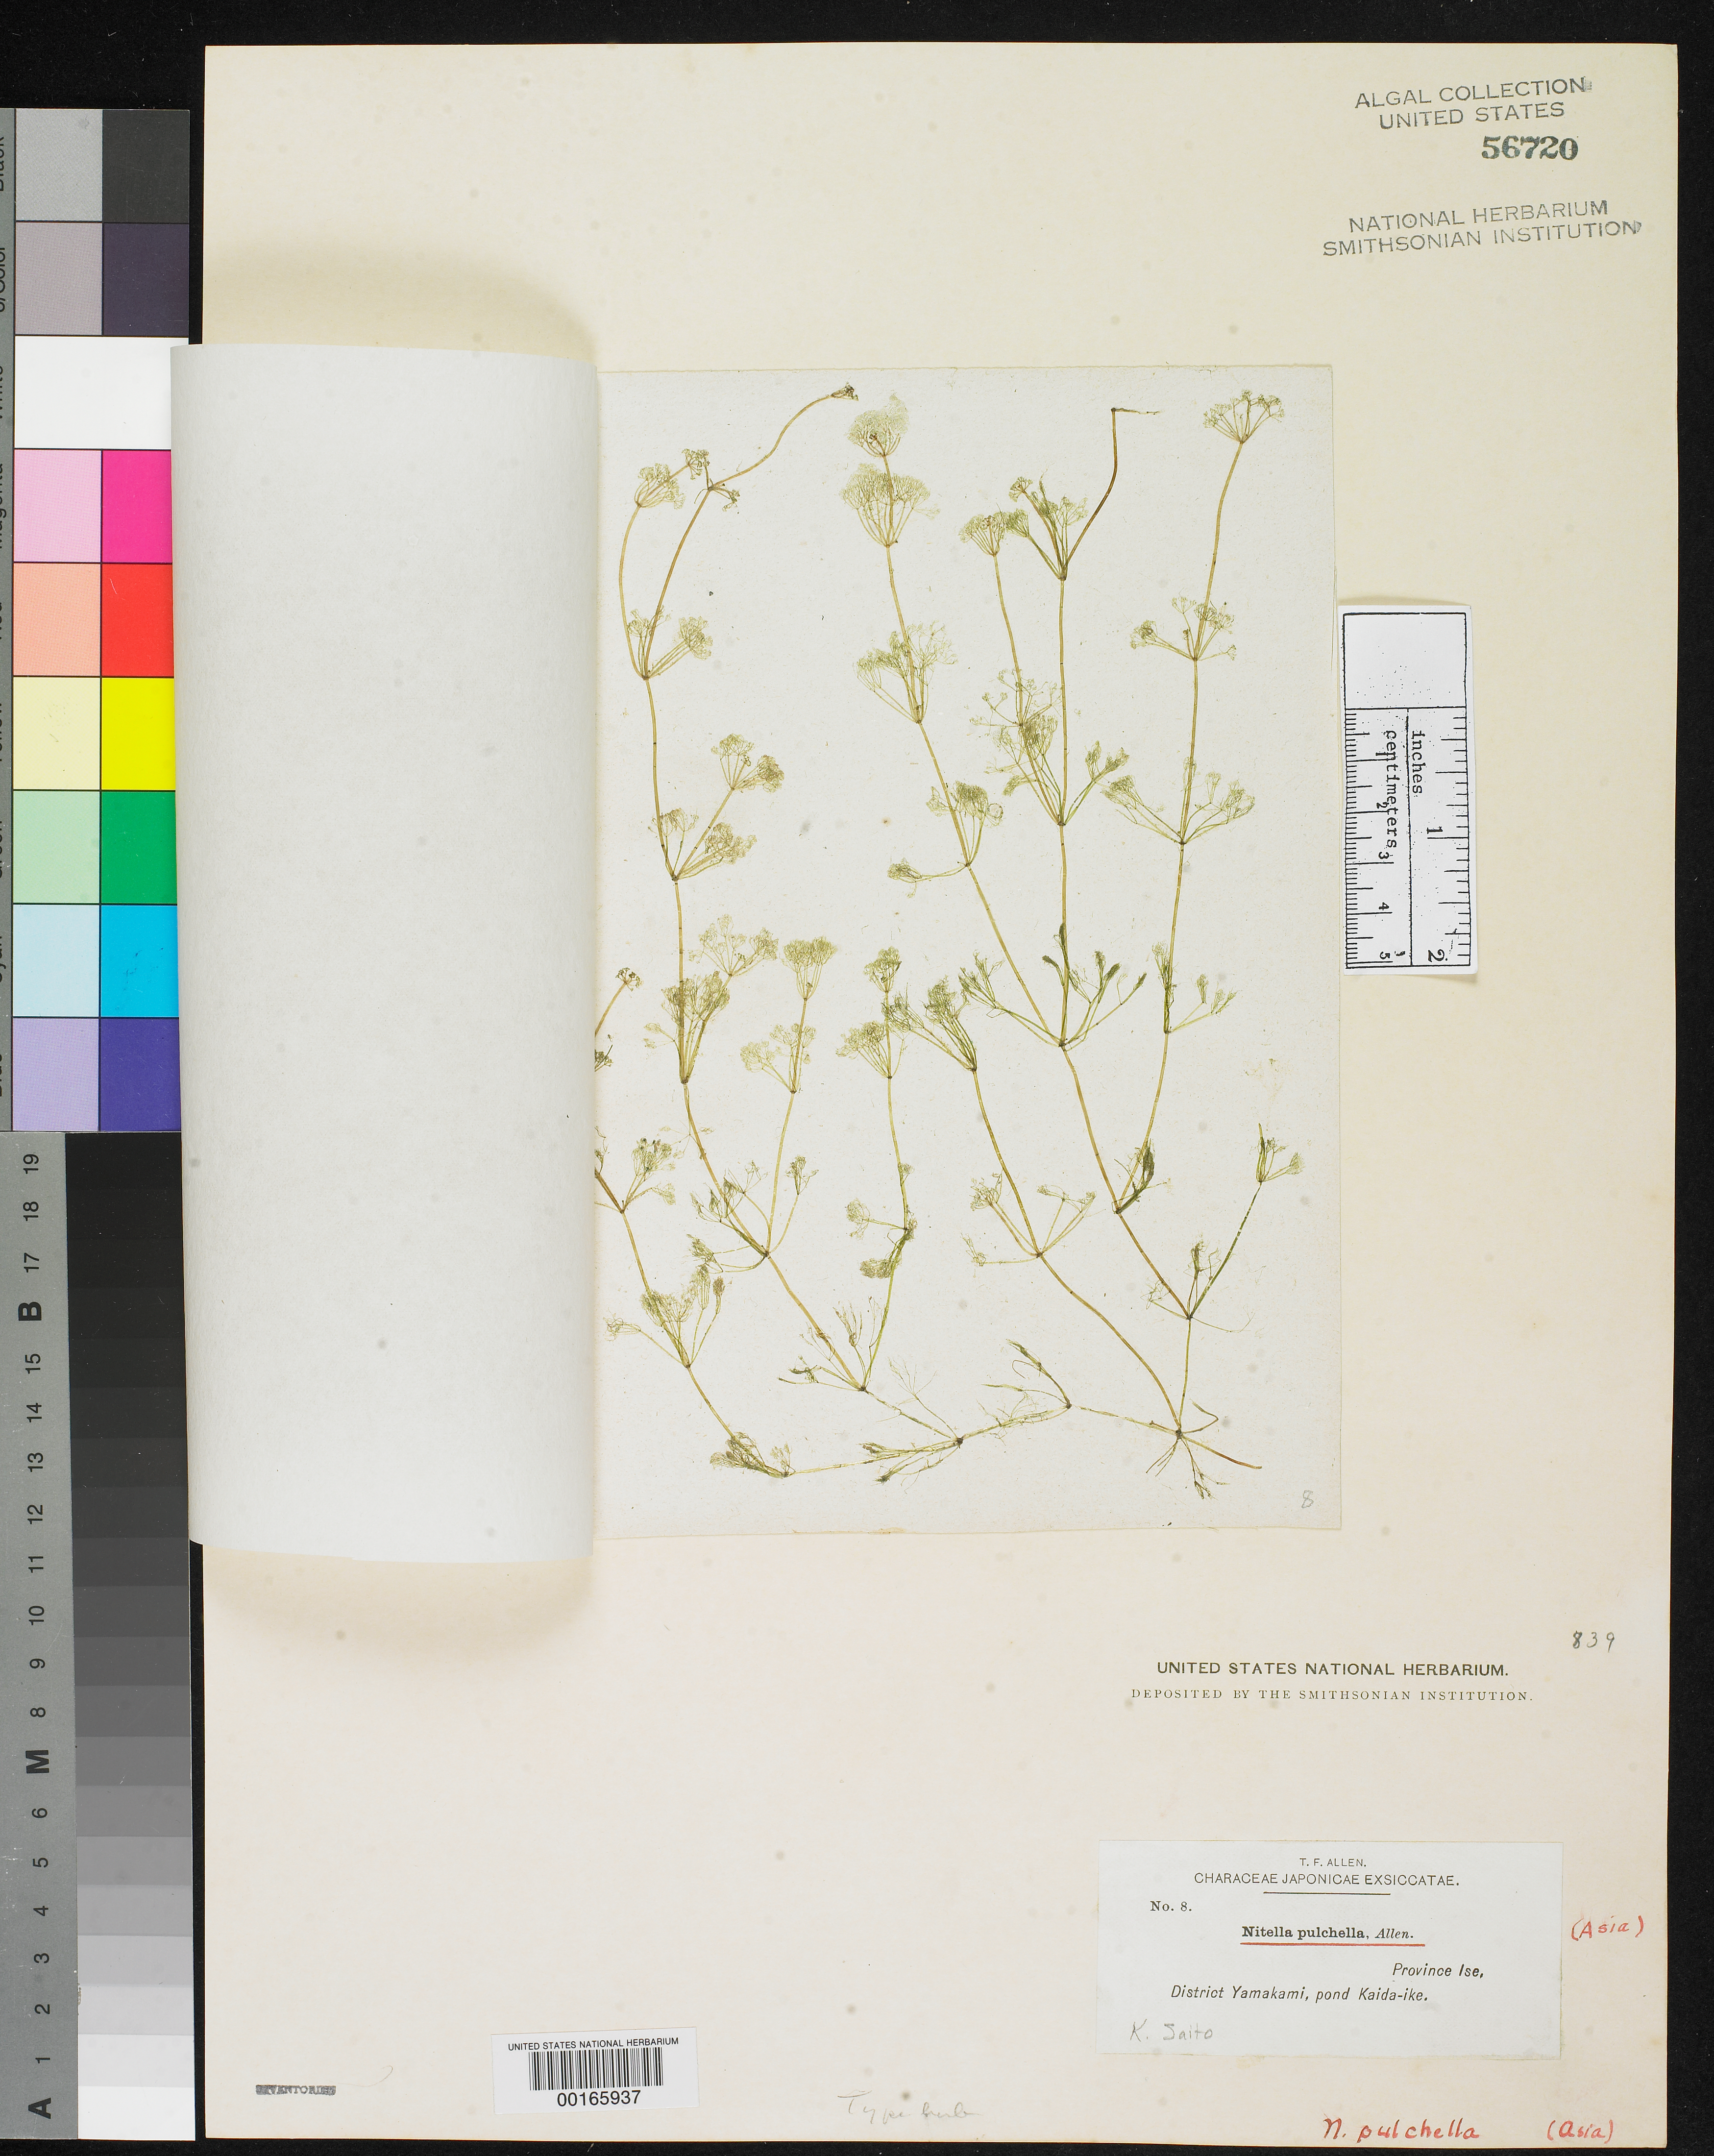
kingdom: Plantae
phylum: Charophyta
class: Charophyceae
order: Charales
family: Characeae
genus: Nitella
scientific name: Nitella pulchella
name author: Allen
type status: Isotype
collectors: K. Saito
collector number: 8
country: Japan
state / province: Mie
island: Honshu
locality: Kaida-ike Pond, District Yamakami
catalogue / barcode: US 56720